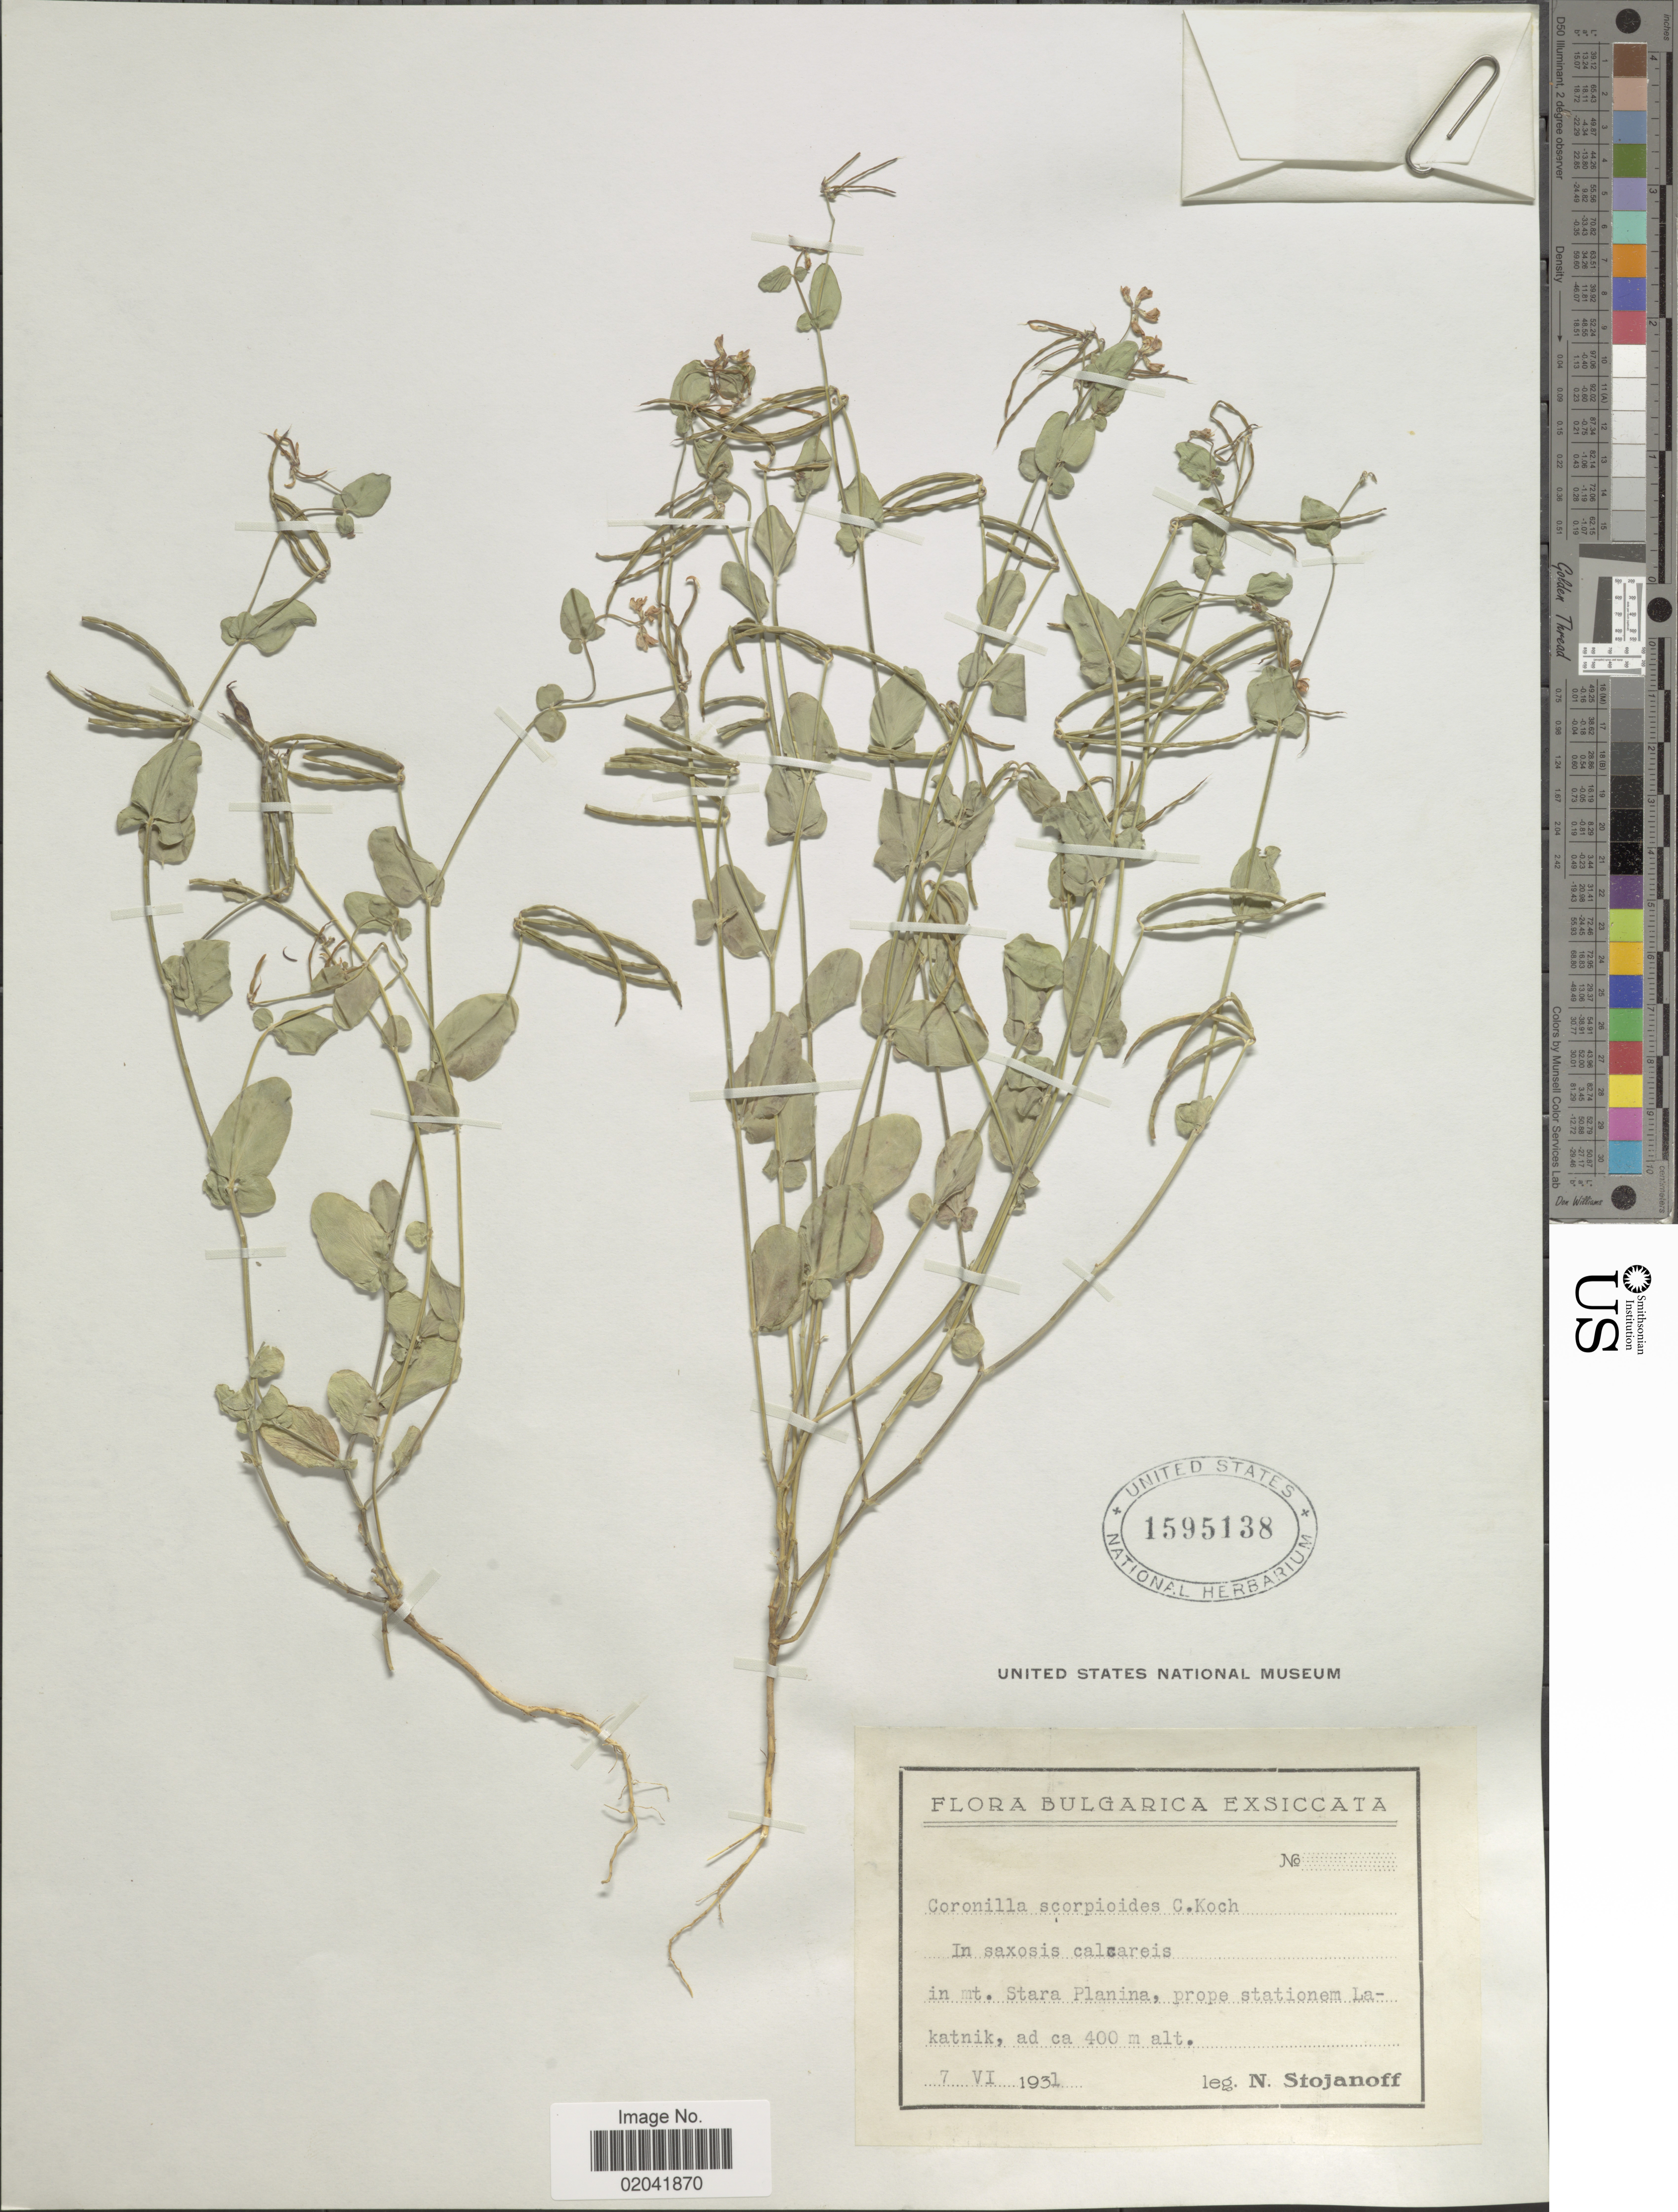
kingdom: Plantae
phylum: Tracheophyta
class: Magnoliopsida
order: Fabales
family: Fabaceae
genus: Coronilla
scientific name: Coronilla scorpioides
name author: K. Koch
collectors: N. Stojanoff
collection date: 1931-06-07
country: Bulgaria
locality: In saxosis calcareis in mt Stara Planina, prope stationem Lakatnik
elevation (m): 400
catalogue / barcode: US 1595138